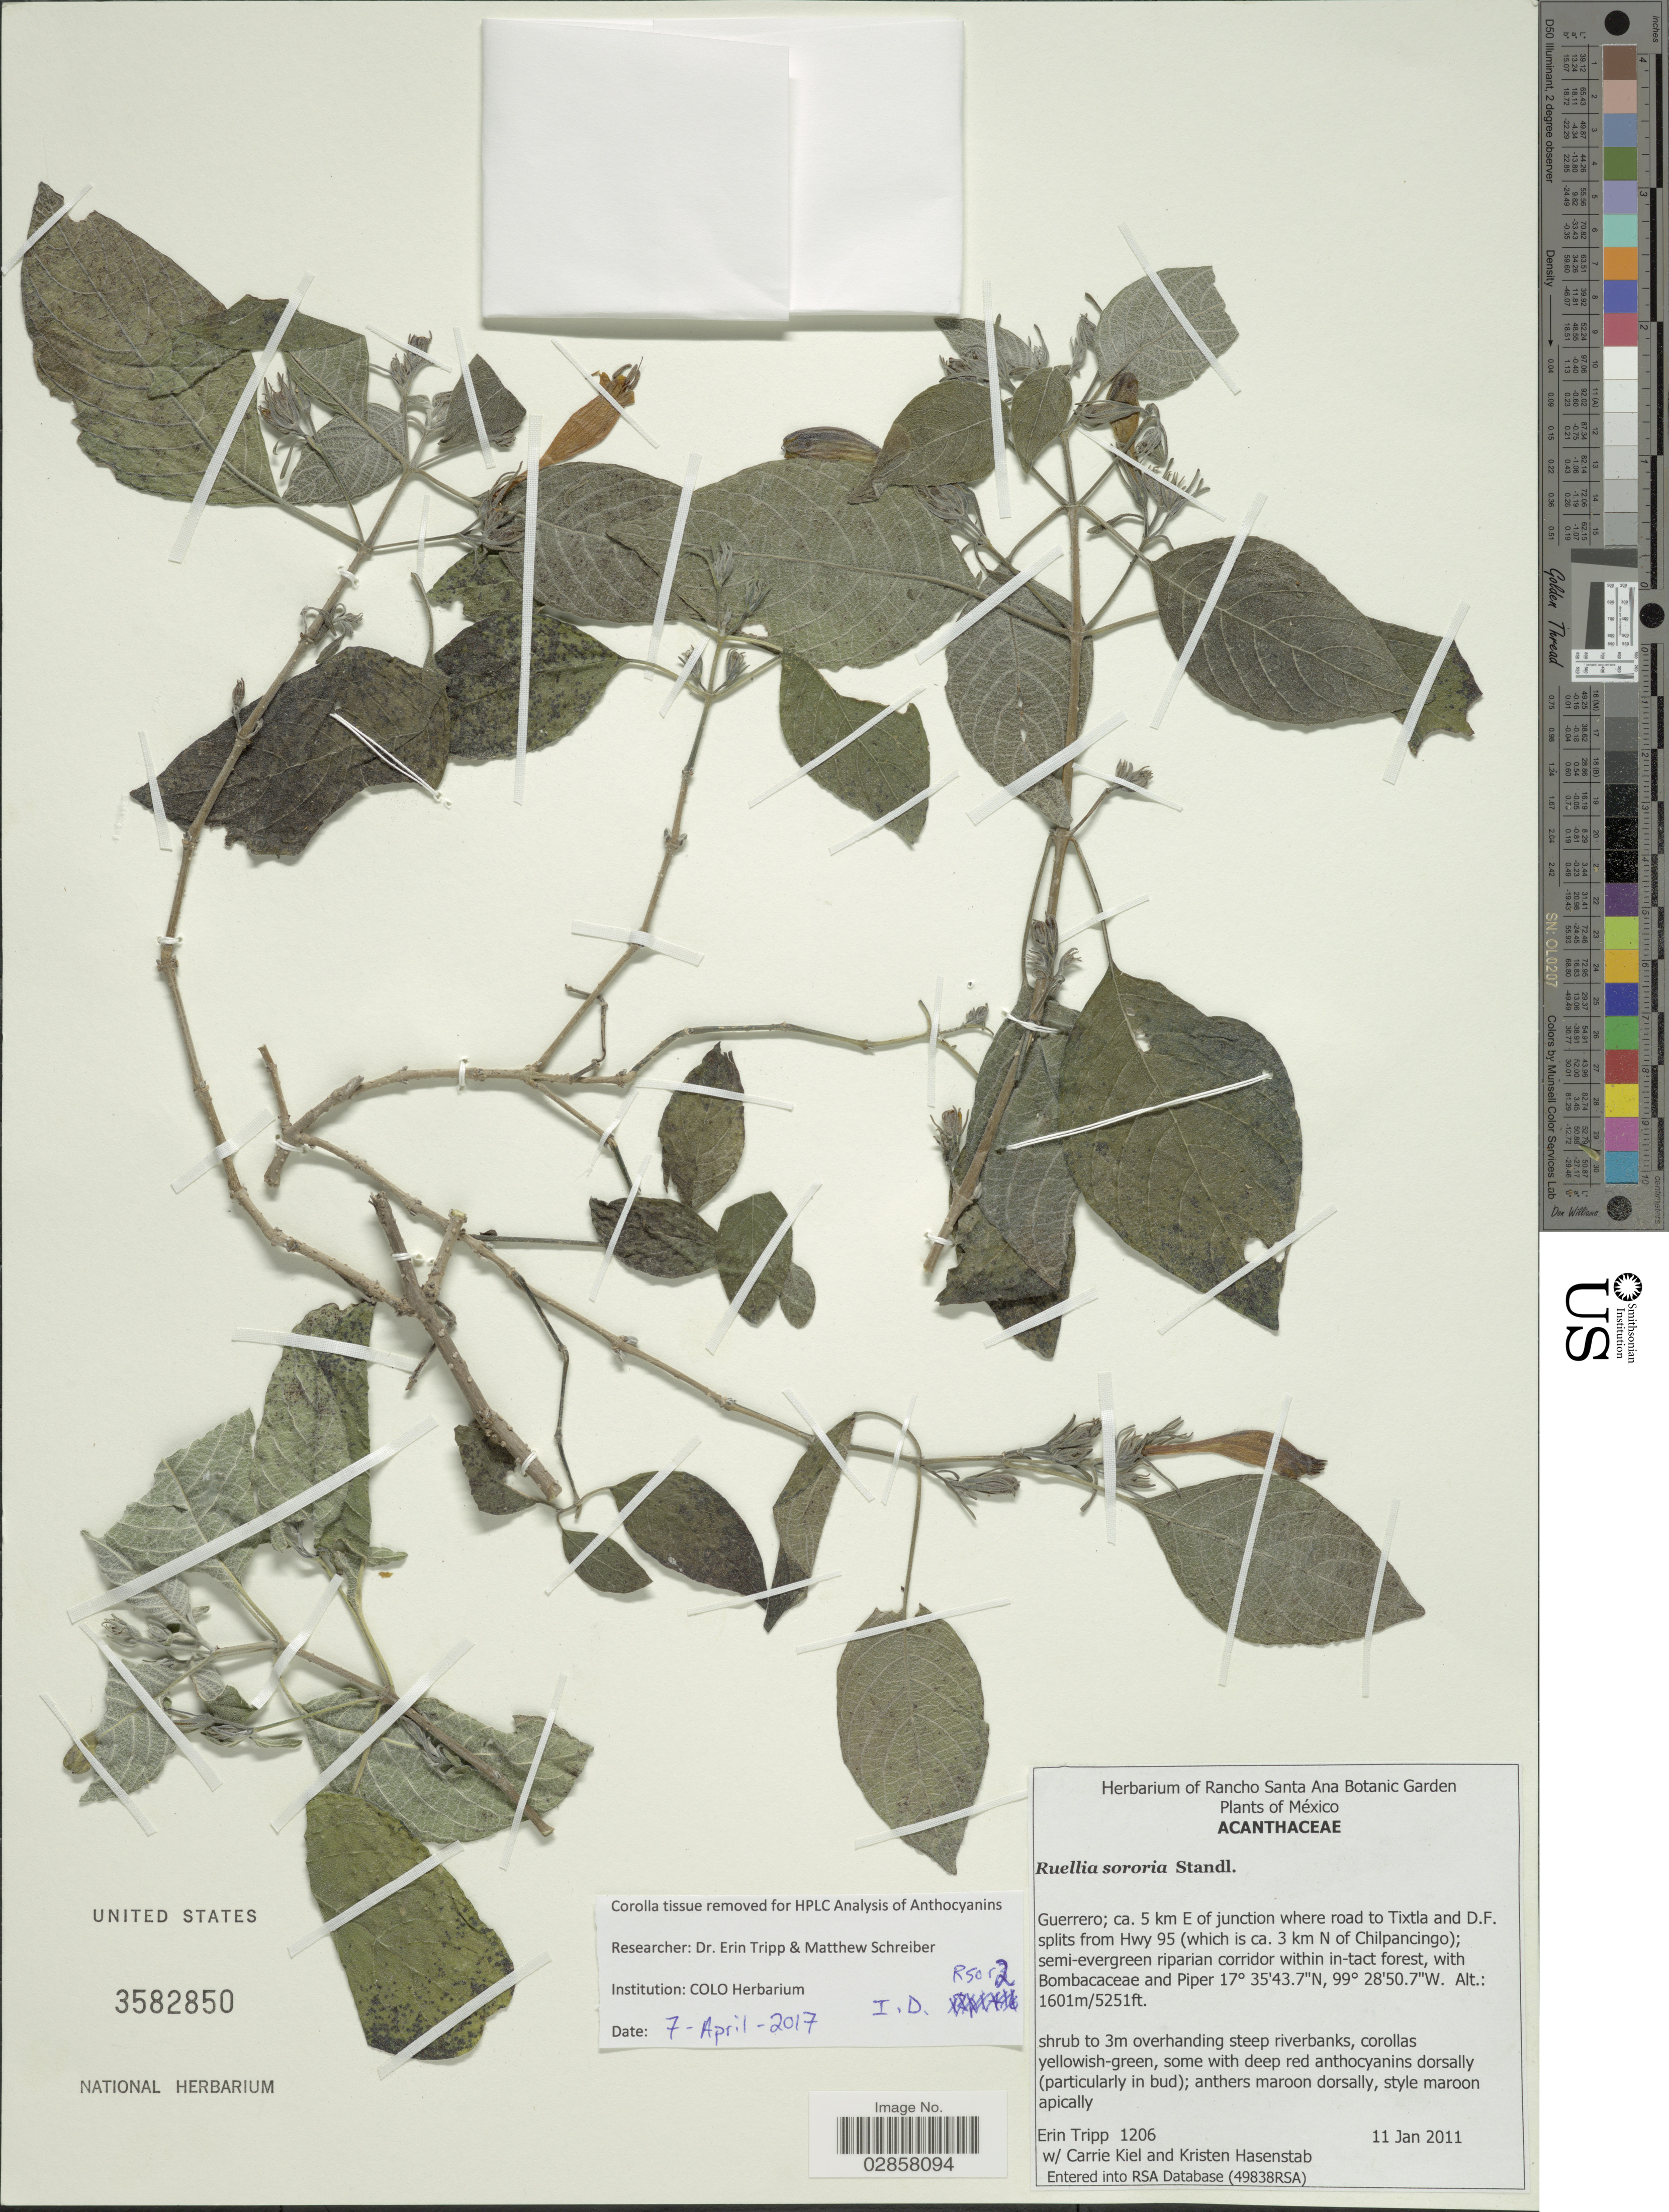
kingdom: Plantae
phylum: Tracheophyta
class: Magnoliopsida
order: Lamiales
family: Acanthaceae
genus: Ruellia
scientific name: Ruellia sororia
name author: Standl.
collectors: E. Tripp, C. Kiel & K. Hasenstab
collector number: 1206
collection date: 2011-01-11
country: Mexico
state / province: Guerrero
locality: Ca. 5 km E of junction where road to Tixtla and D.F. splits from Hwy 95 (which is ca. 3 km N of Chilpancingo).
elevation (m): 1601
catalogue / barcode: US 3582850